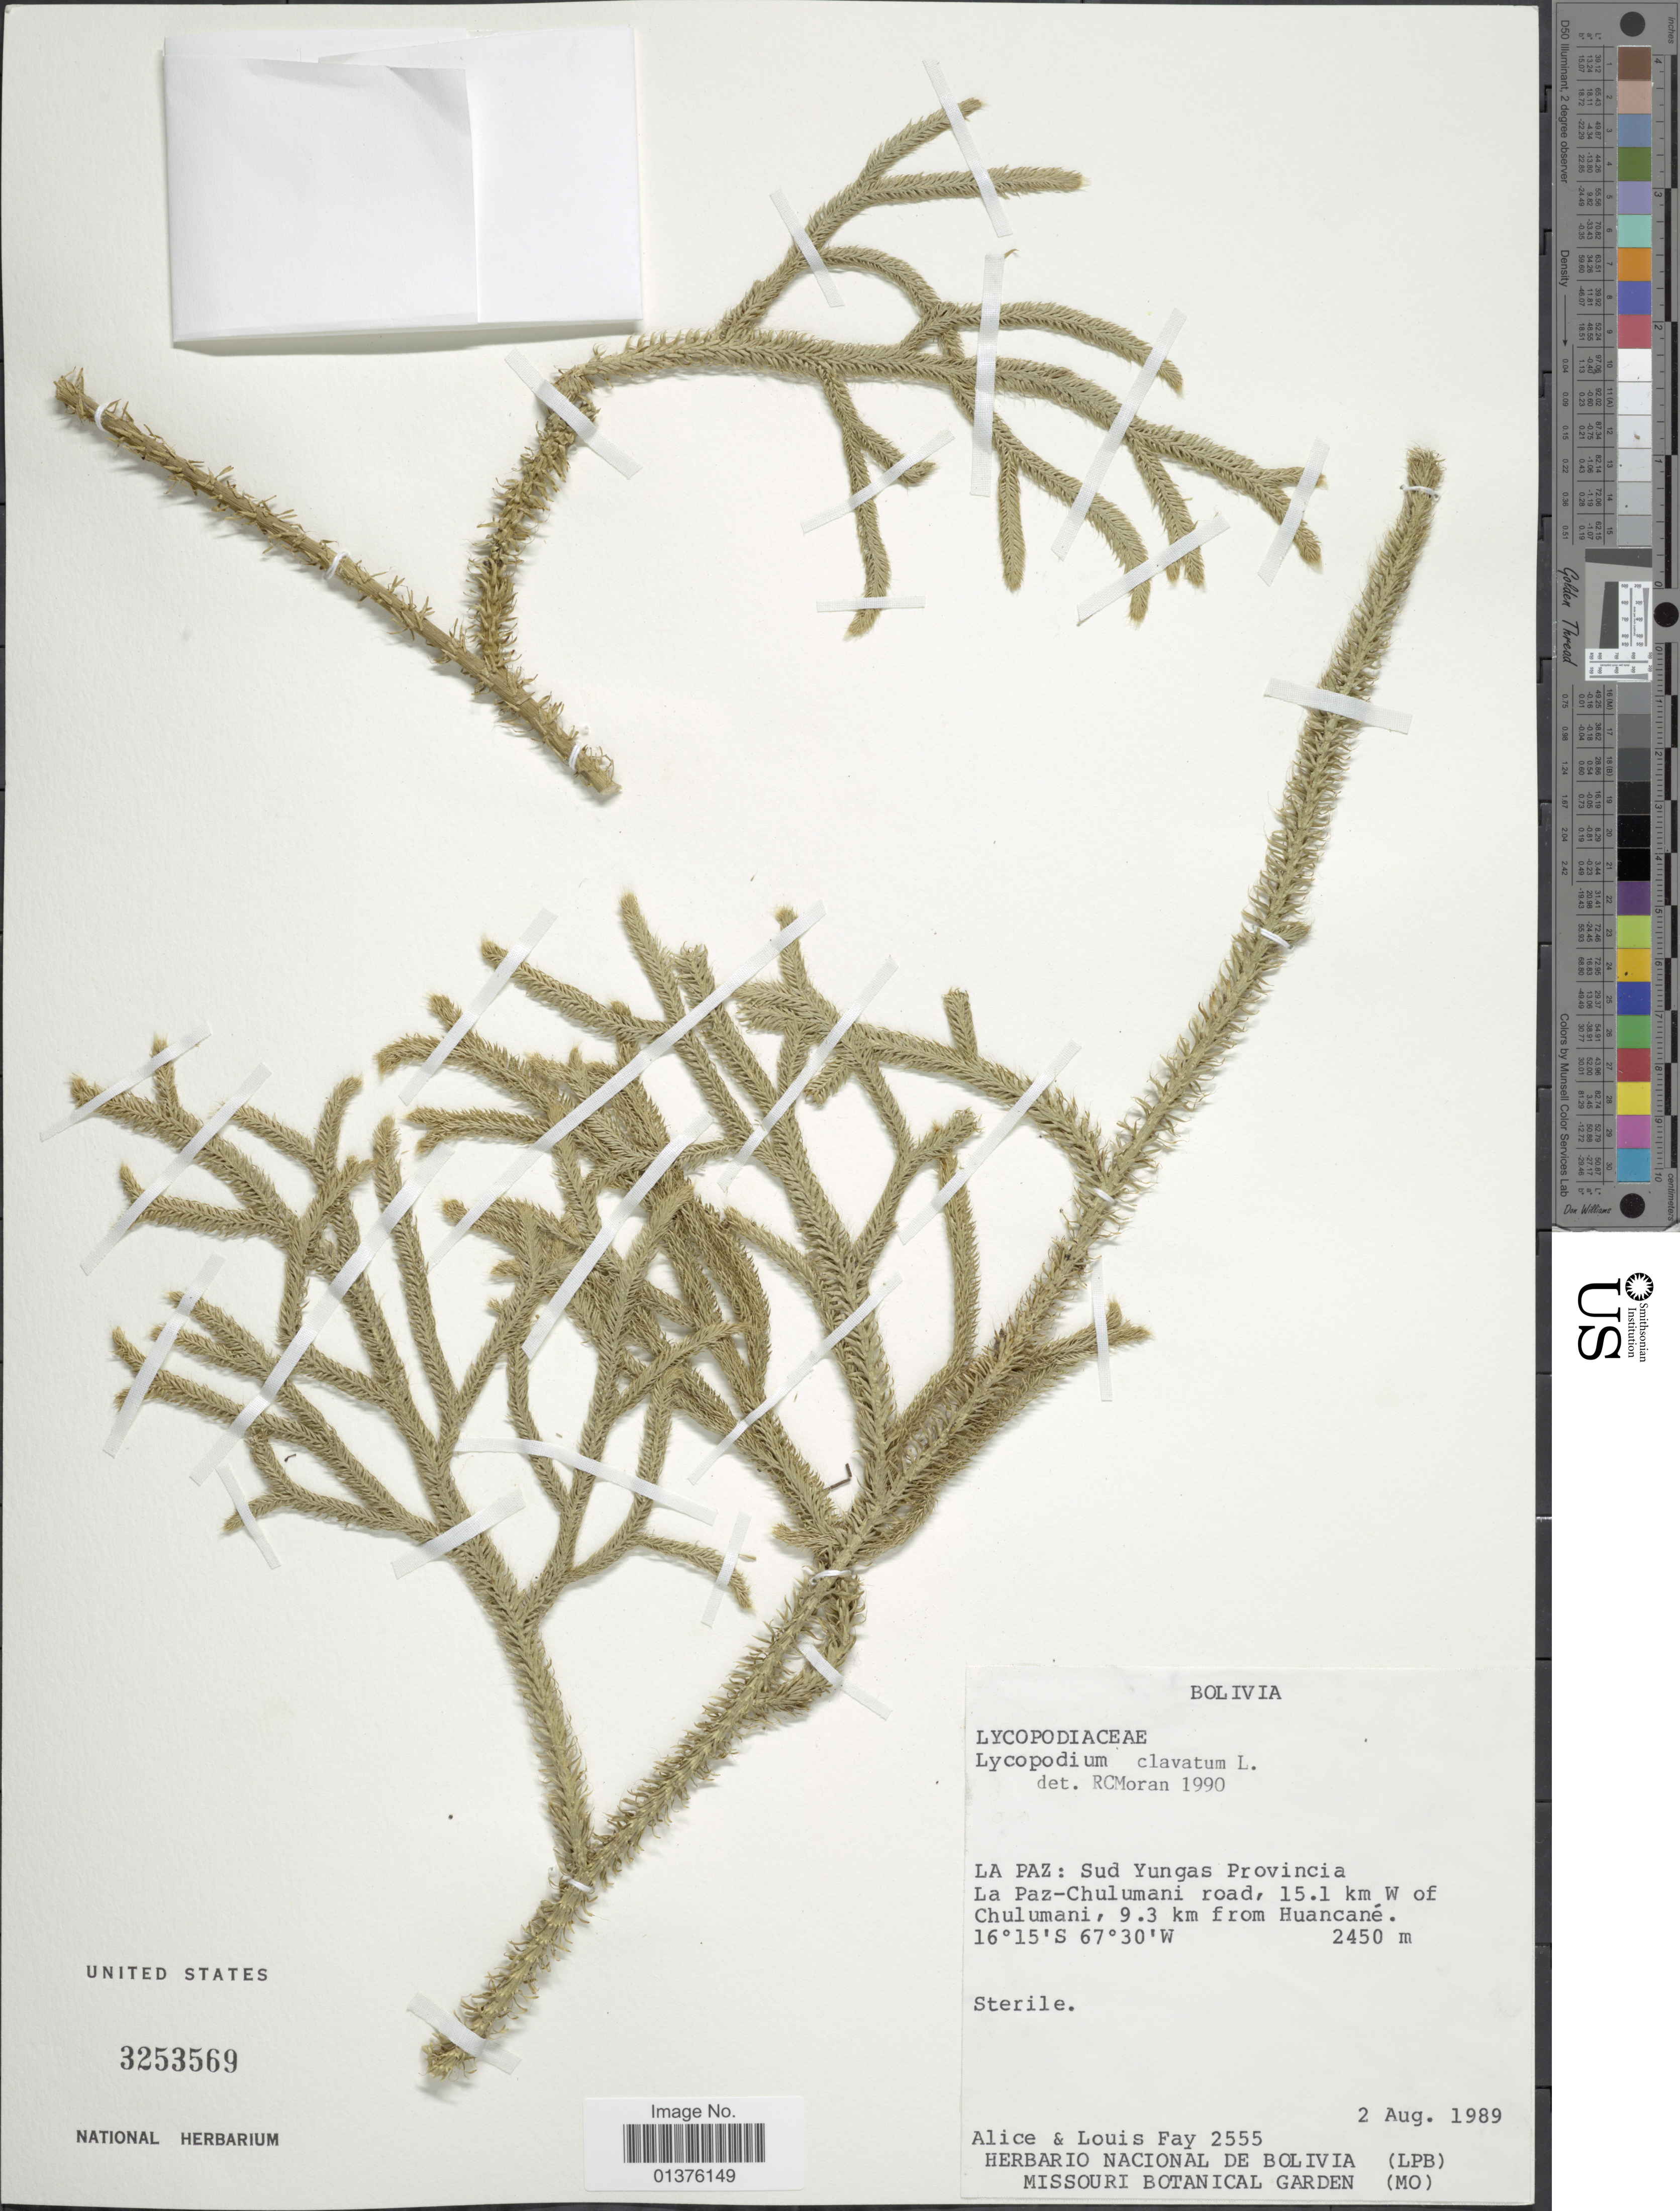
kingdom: Plantae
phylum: Tracheophyta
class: Lycopodiopsida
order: Lycopodiales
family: Lycopodiaceae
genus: Lycopodium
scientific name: Lycopodium clavatum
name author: L.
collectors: A. Fay & L. Fay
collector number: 2555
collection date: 1989-08-02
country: Bolivia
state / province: La Paz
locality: Sud Yungas Provincia La Paz-Chulumani road, 15.1km W of Chulumani, 9.3 km from Huacané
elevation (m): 2450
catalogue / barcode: US 3253569